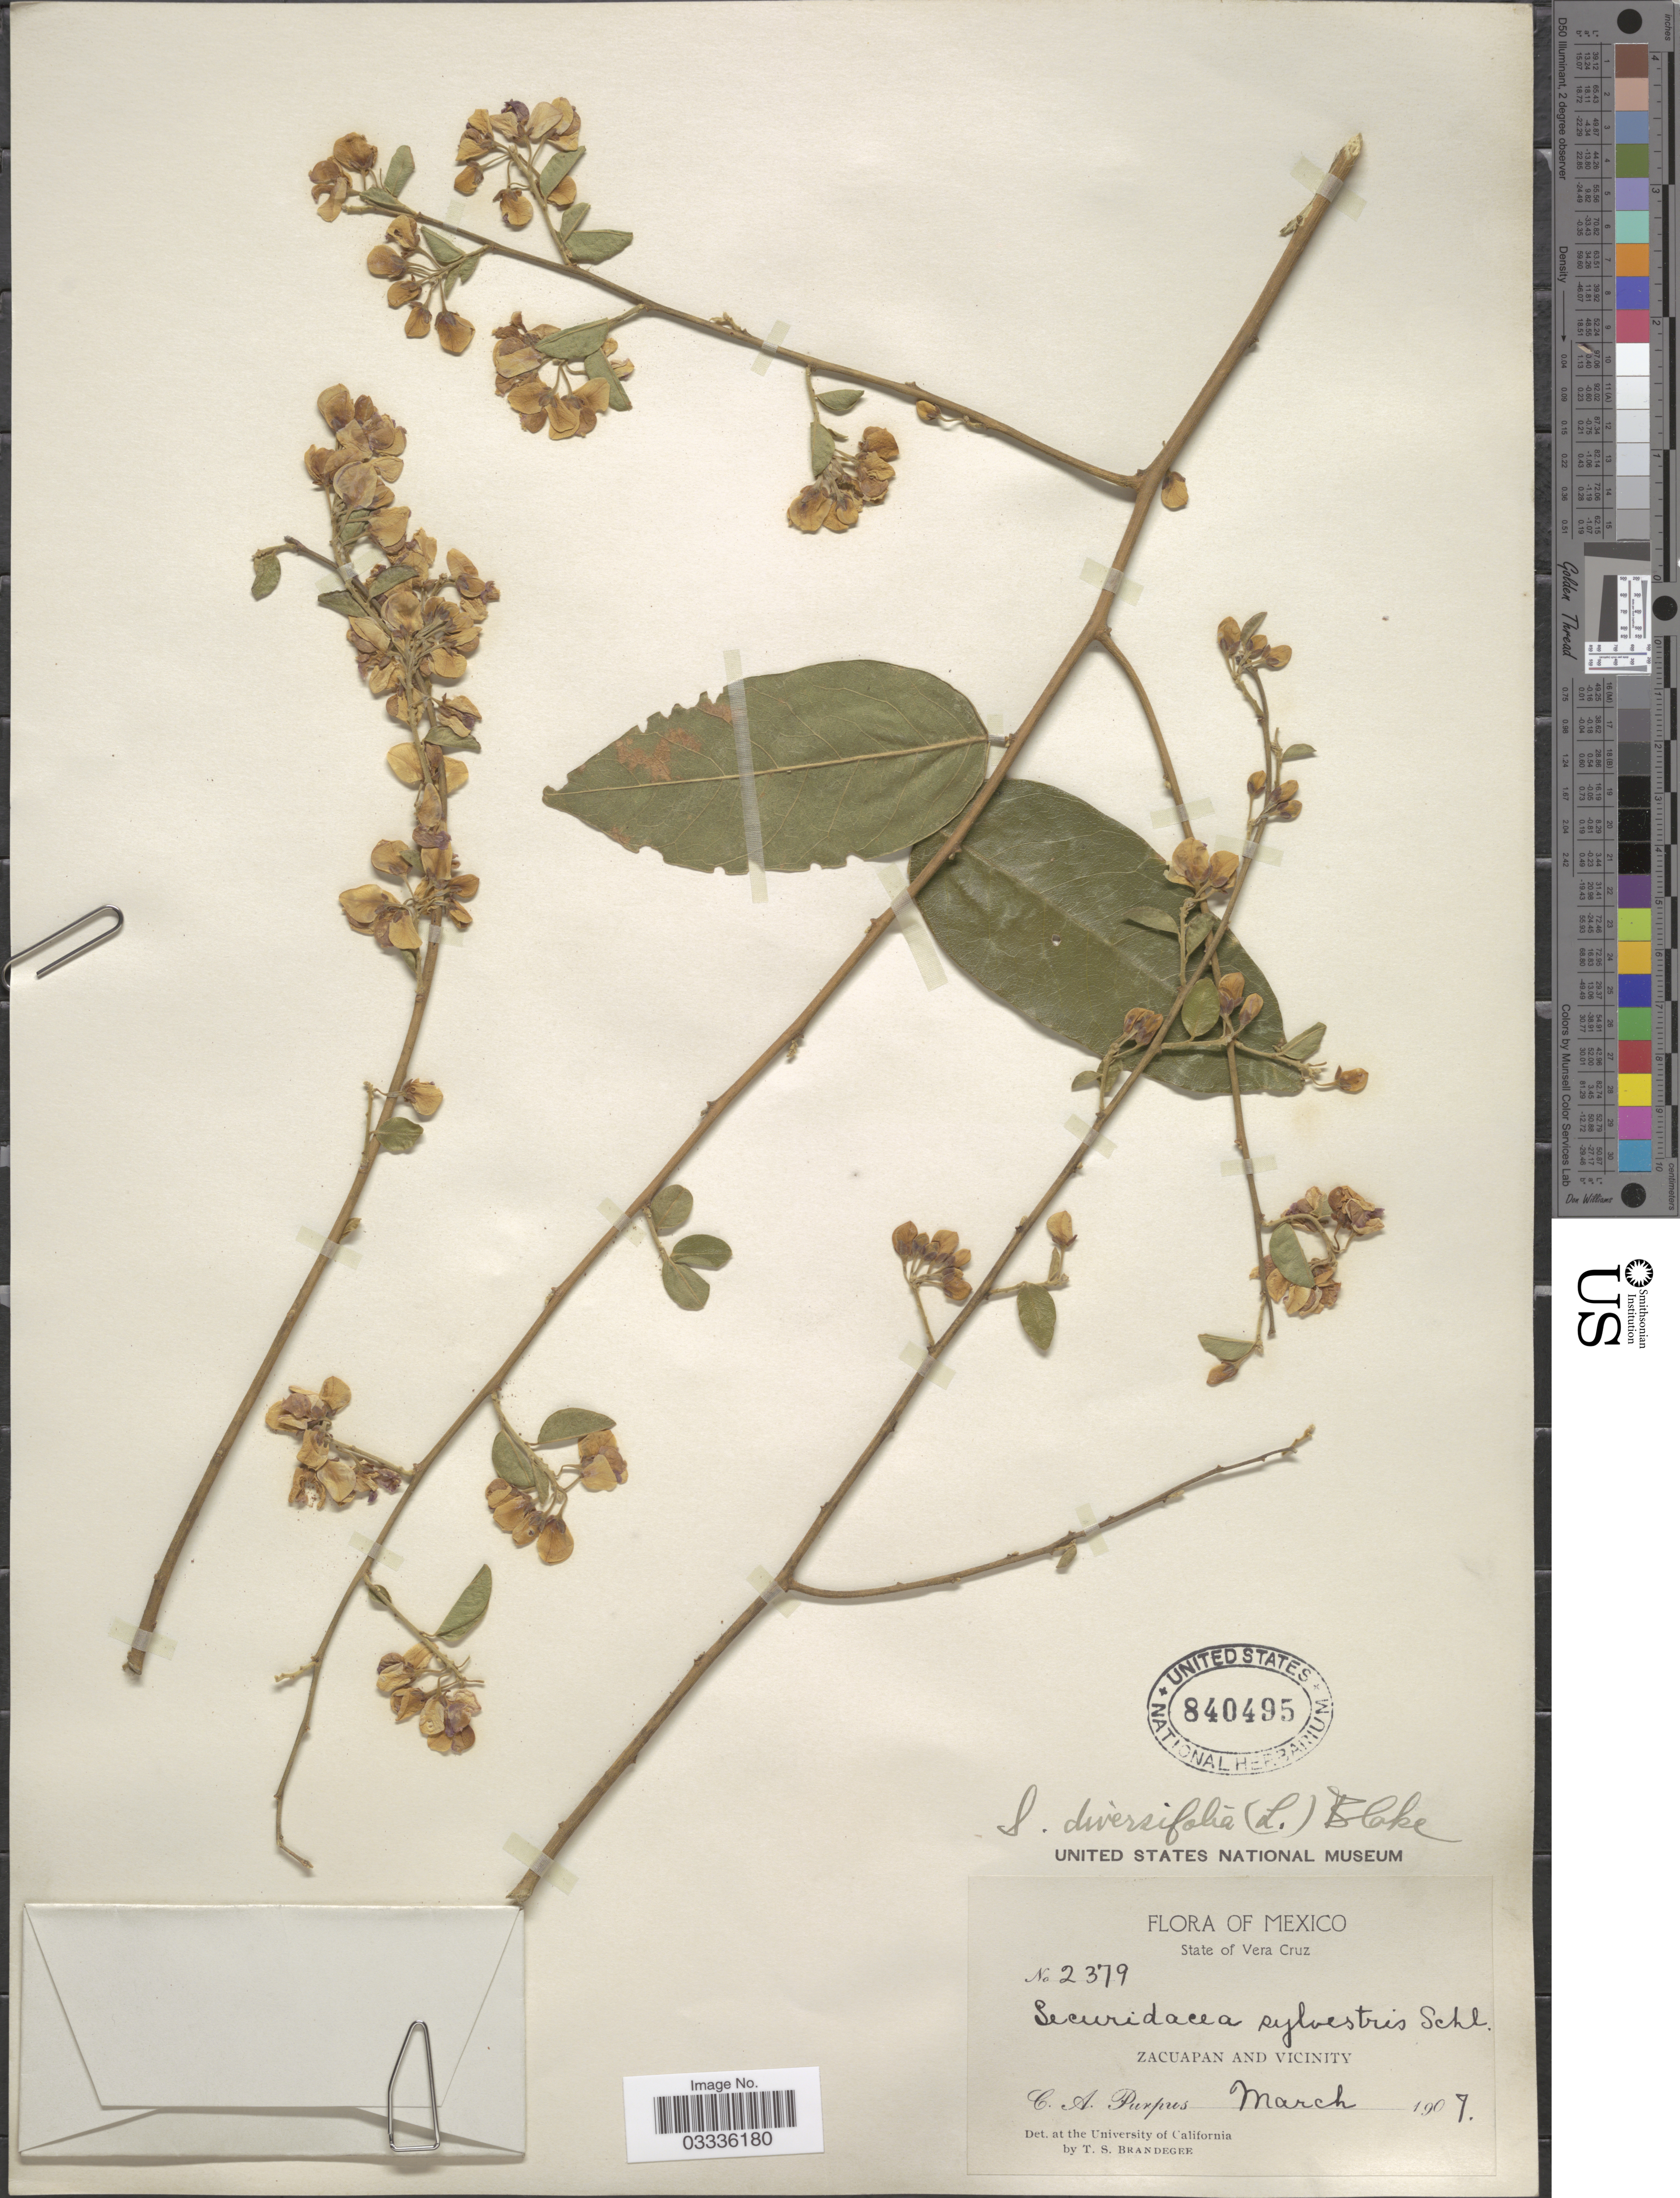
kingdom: Plantae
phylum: Tracheophyta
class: Magnoliopsida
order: Fabales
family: Polygalaceae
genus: Securidaca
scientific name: Securidaca diversifolia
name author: (L.) S.F. Blake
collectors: C. A. Purpus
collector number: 2379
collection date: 1907-03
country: Mexico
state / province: Veracruz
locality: Vera Cruz. Zacuapan and vicinity.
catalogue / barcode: US 840495